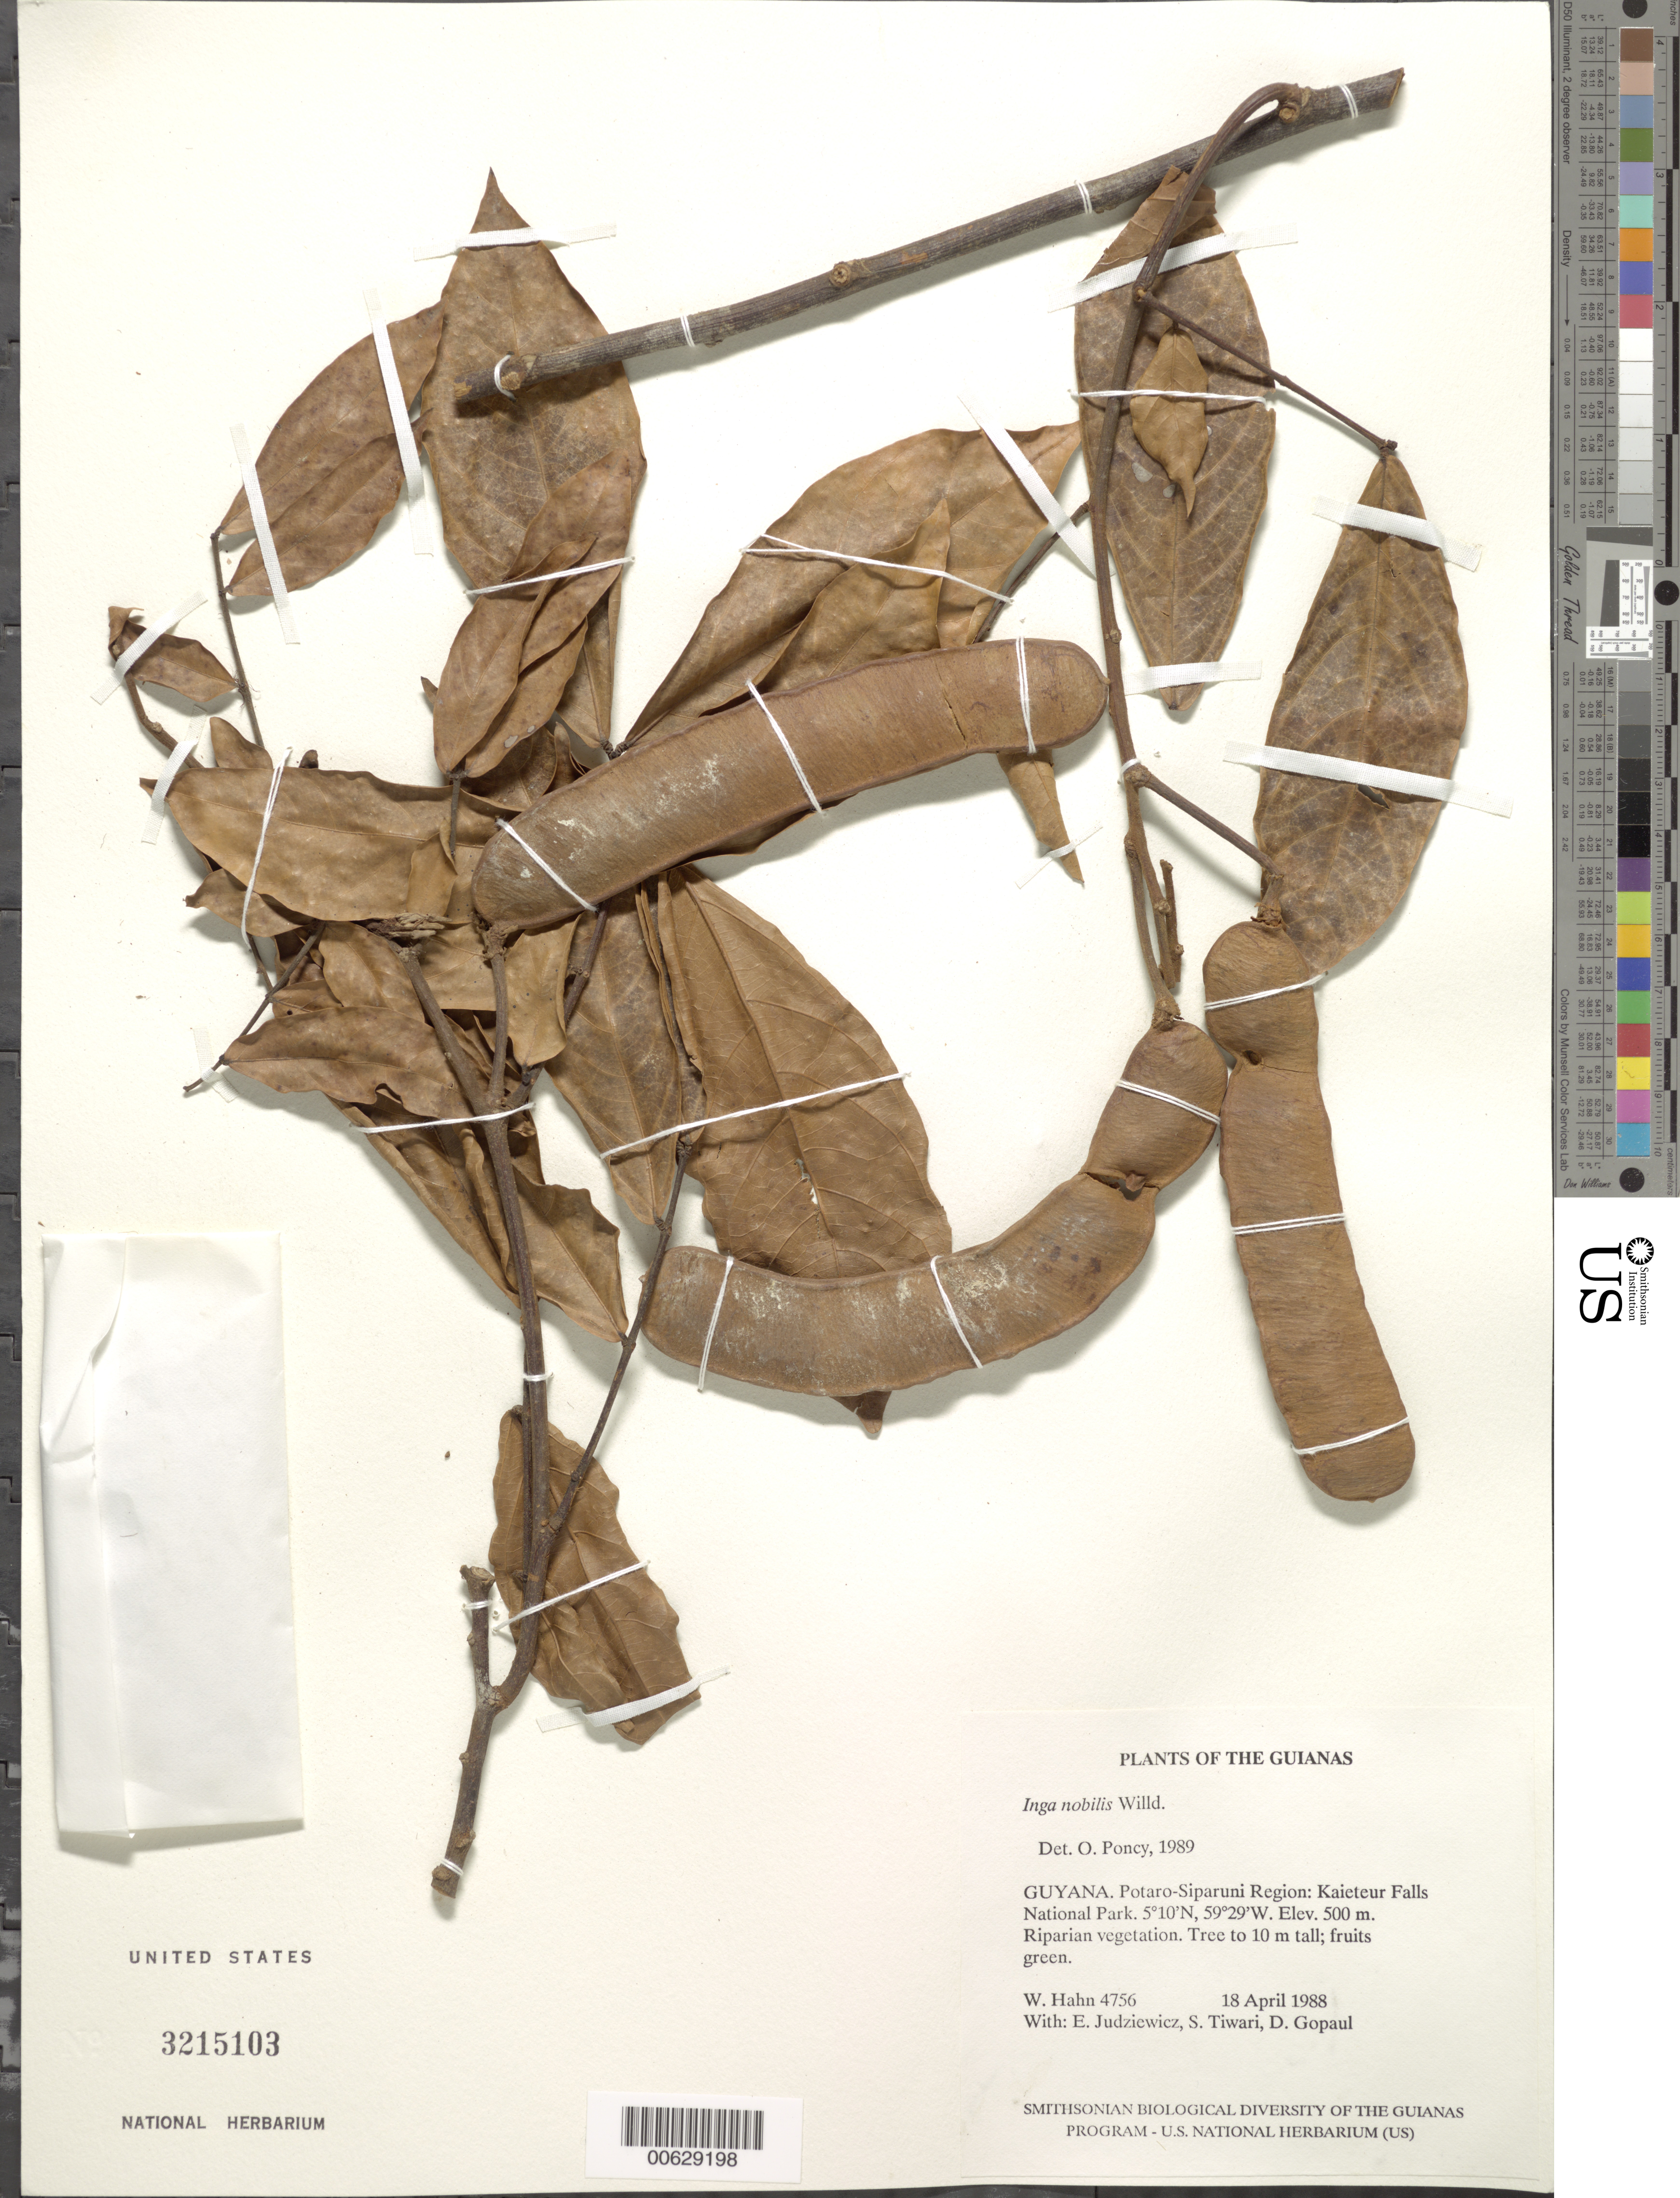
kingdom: Plantae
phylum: Tracheophyta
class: Magnoliopsida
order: Fabales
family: Fabaceae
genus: Inga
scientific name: Inga nobilis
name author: Willd.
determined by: Poncy, O.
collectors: W. Hahn, E. J. Judziewicz, S. Tiwari & D. Gopaul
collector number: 4756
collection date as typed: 18 April 1988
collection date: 1988-04-18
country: Guyana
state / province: Potaro-Siparuni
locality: Kaieteur Falls National Park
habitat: Riparian vegetation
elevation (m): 500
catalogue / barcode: US 3215103